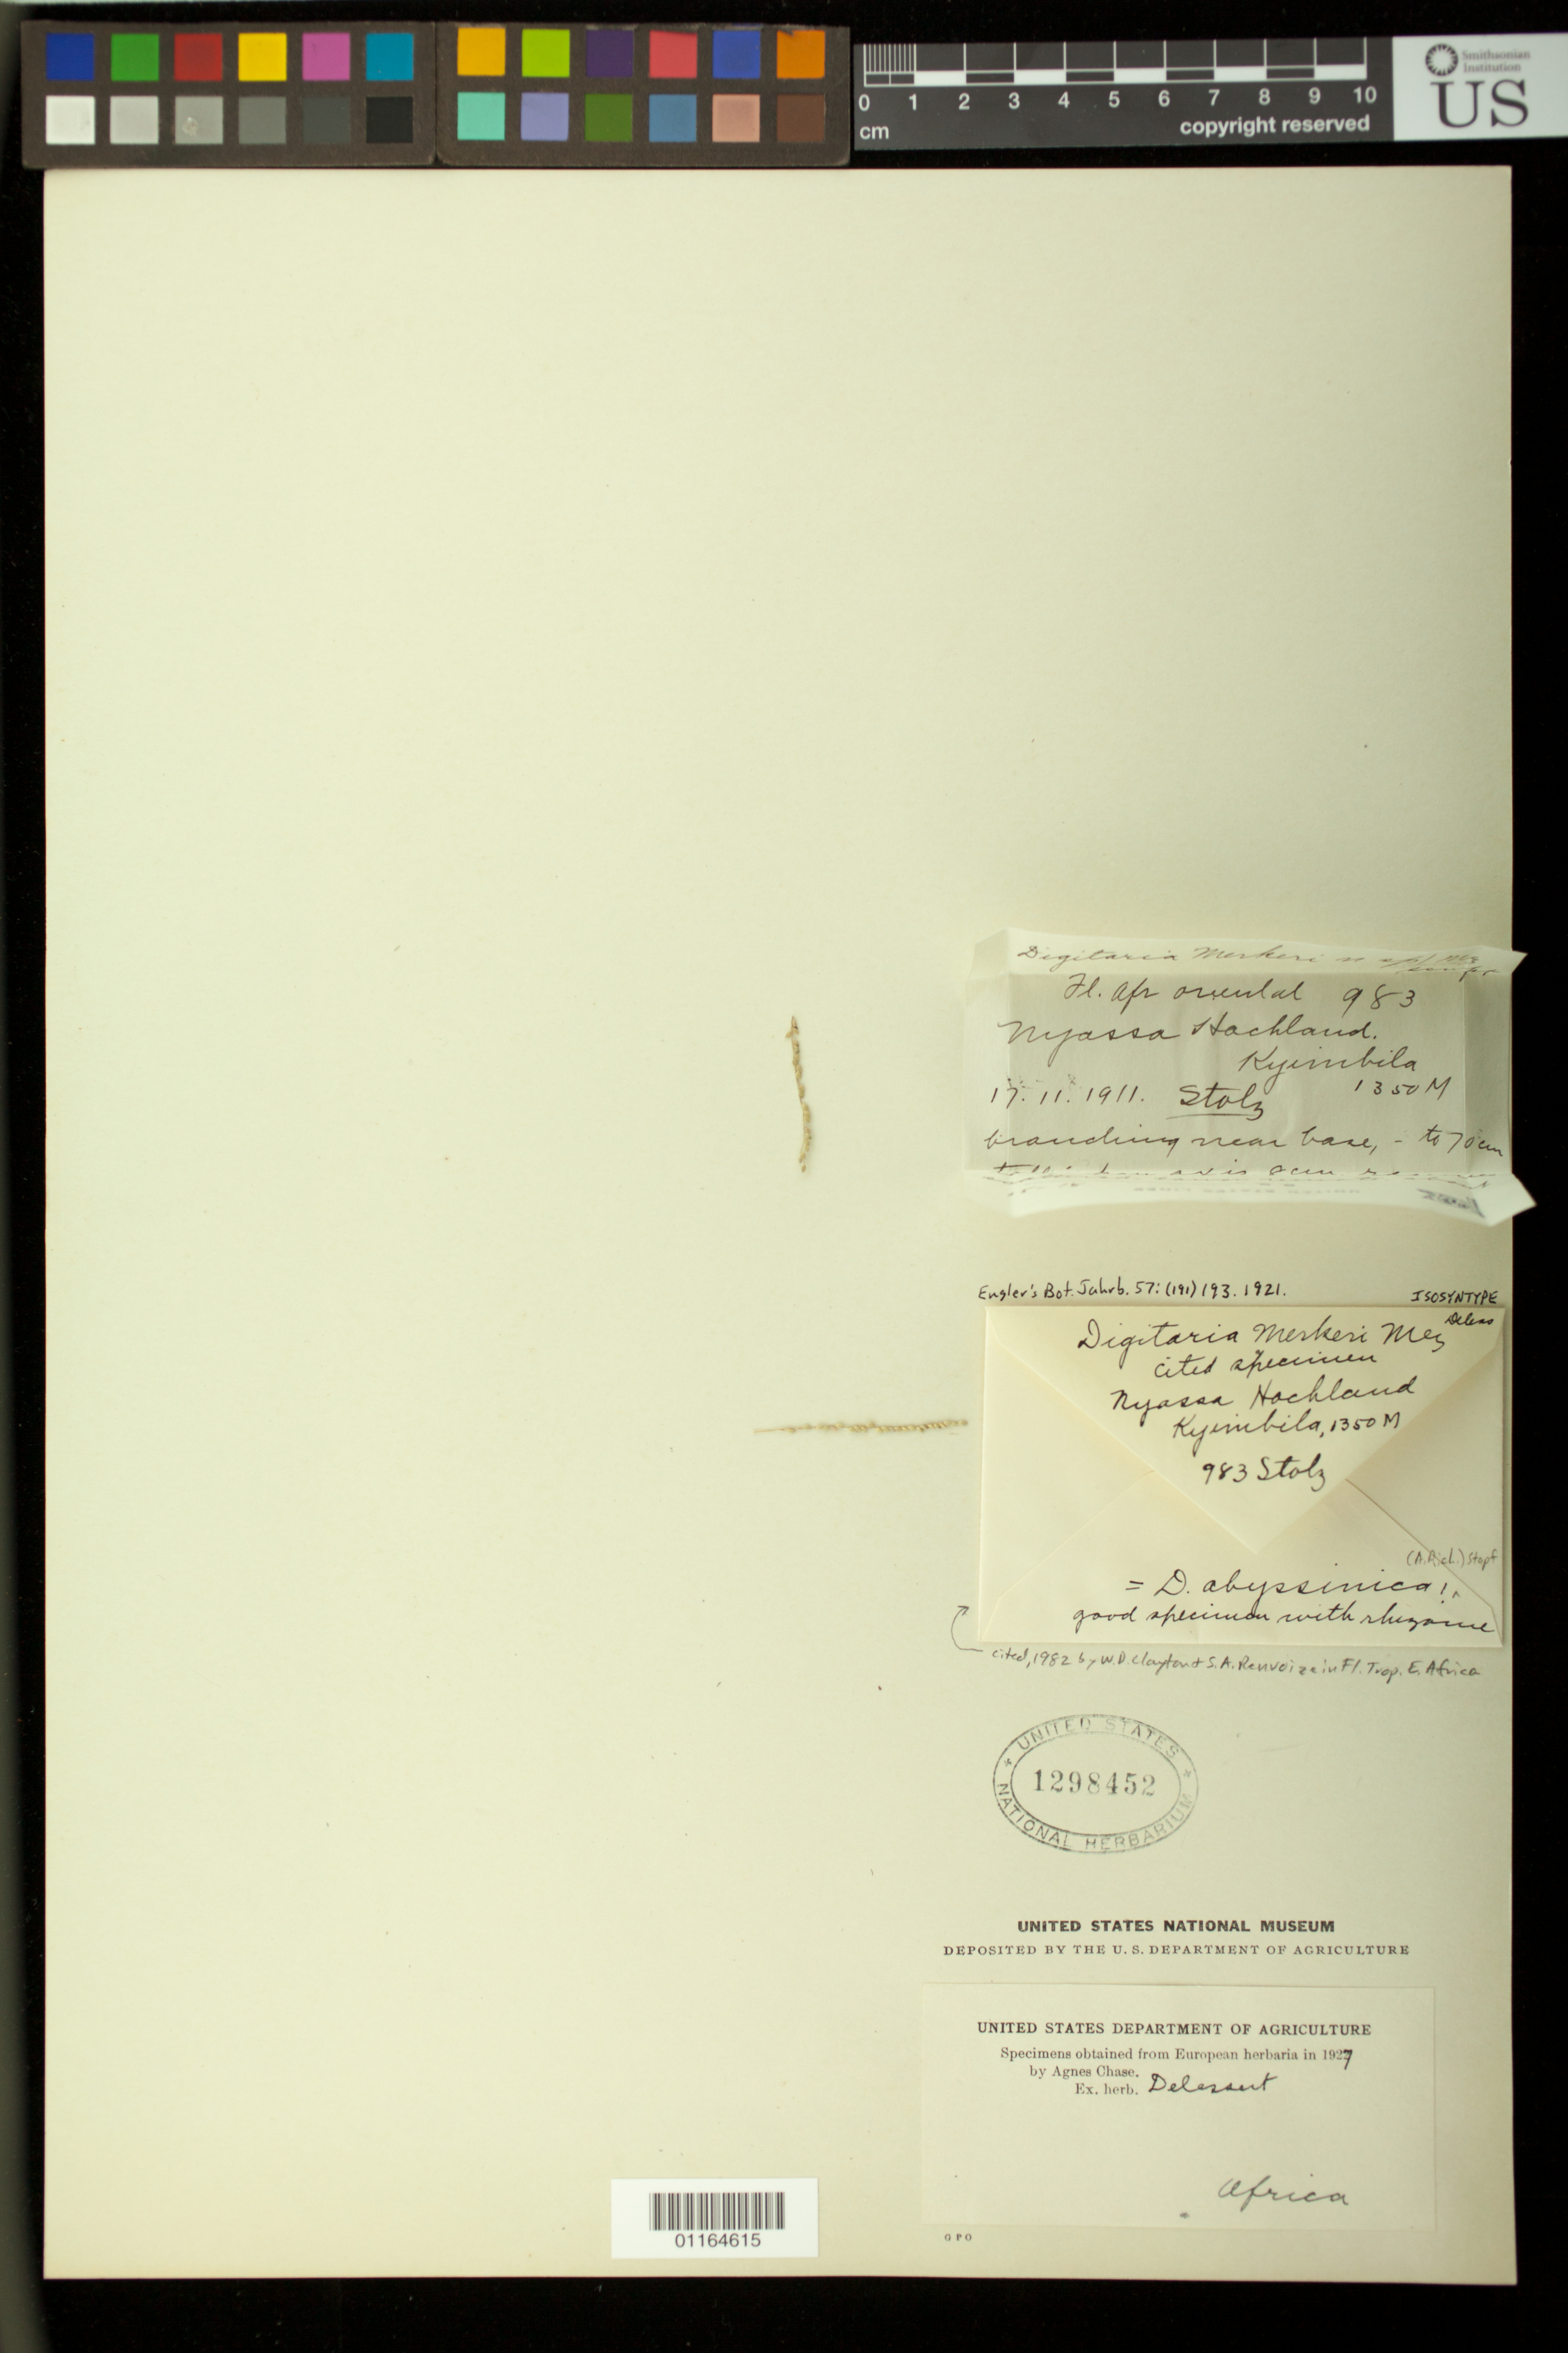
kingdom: Plantae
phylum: Tracheophyta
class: Liliopsida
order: Poales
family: Poaceae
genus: Digitaria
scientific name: Digitaria merkeri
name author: Mez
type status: Isosyntype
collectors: A. Stolz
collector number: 983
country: Tanzania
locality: Nyassa Hochland Kyimbila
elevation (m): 1350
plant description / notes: Fragmentary material of type specimen ex herb. Delessert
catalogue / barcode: US 1298452